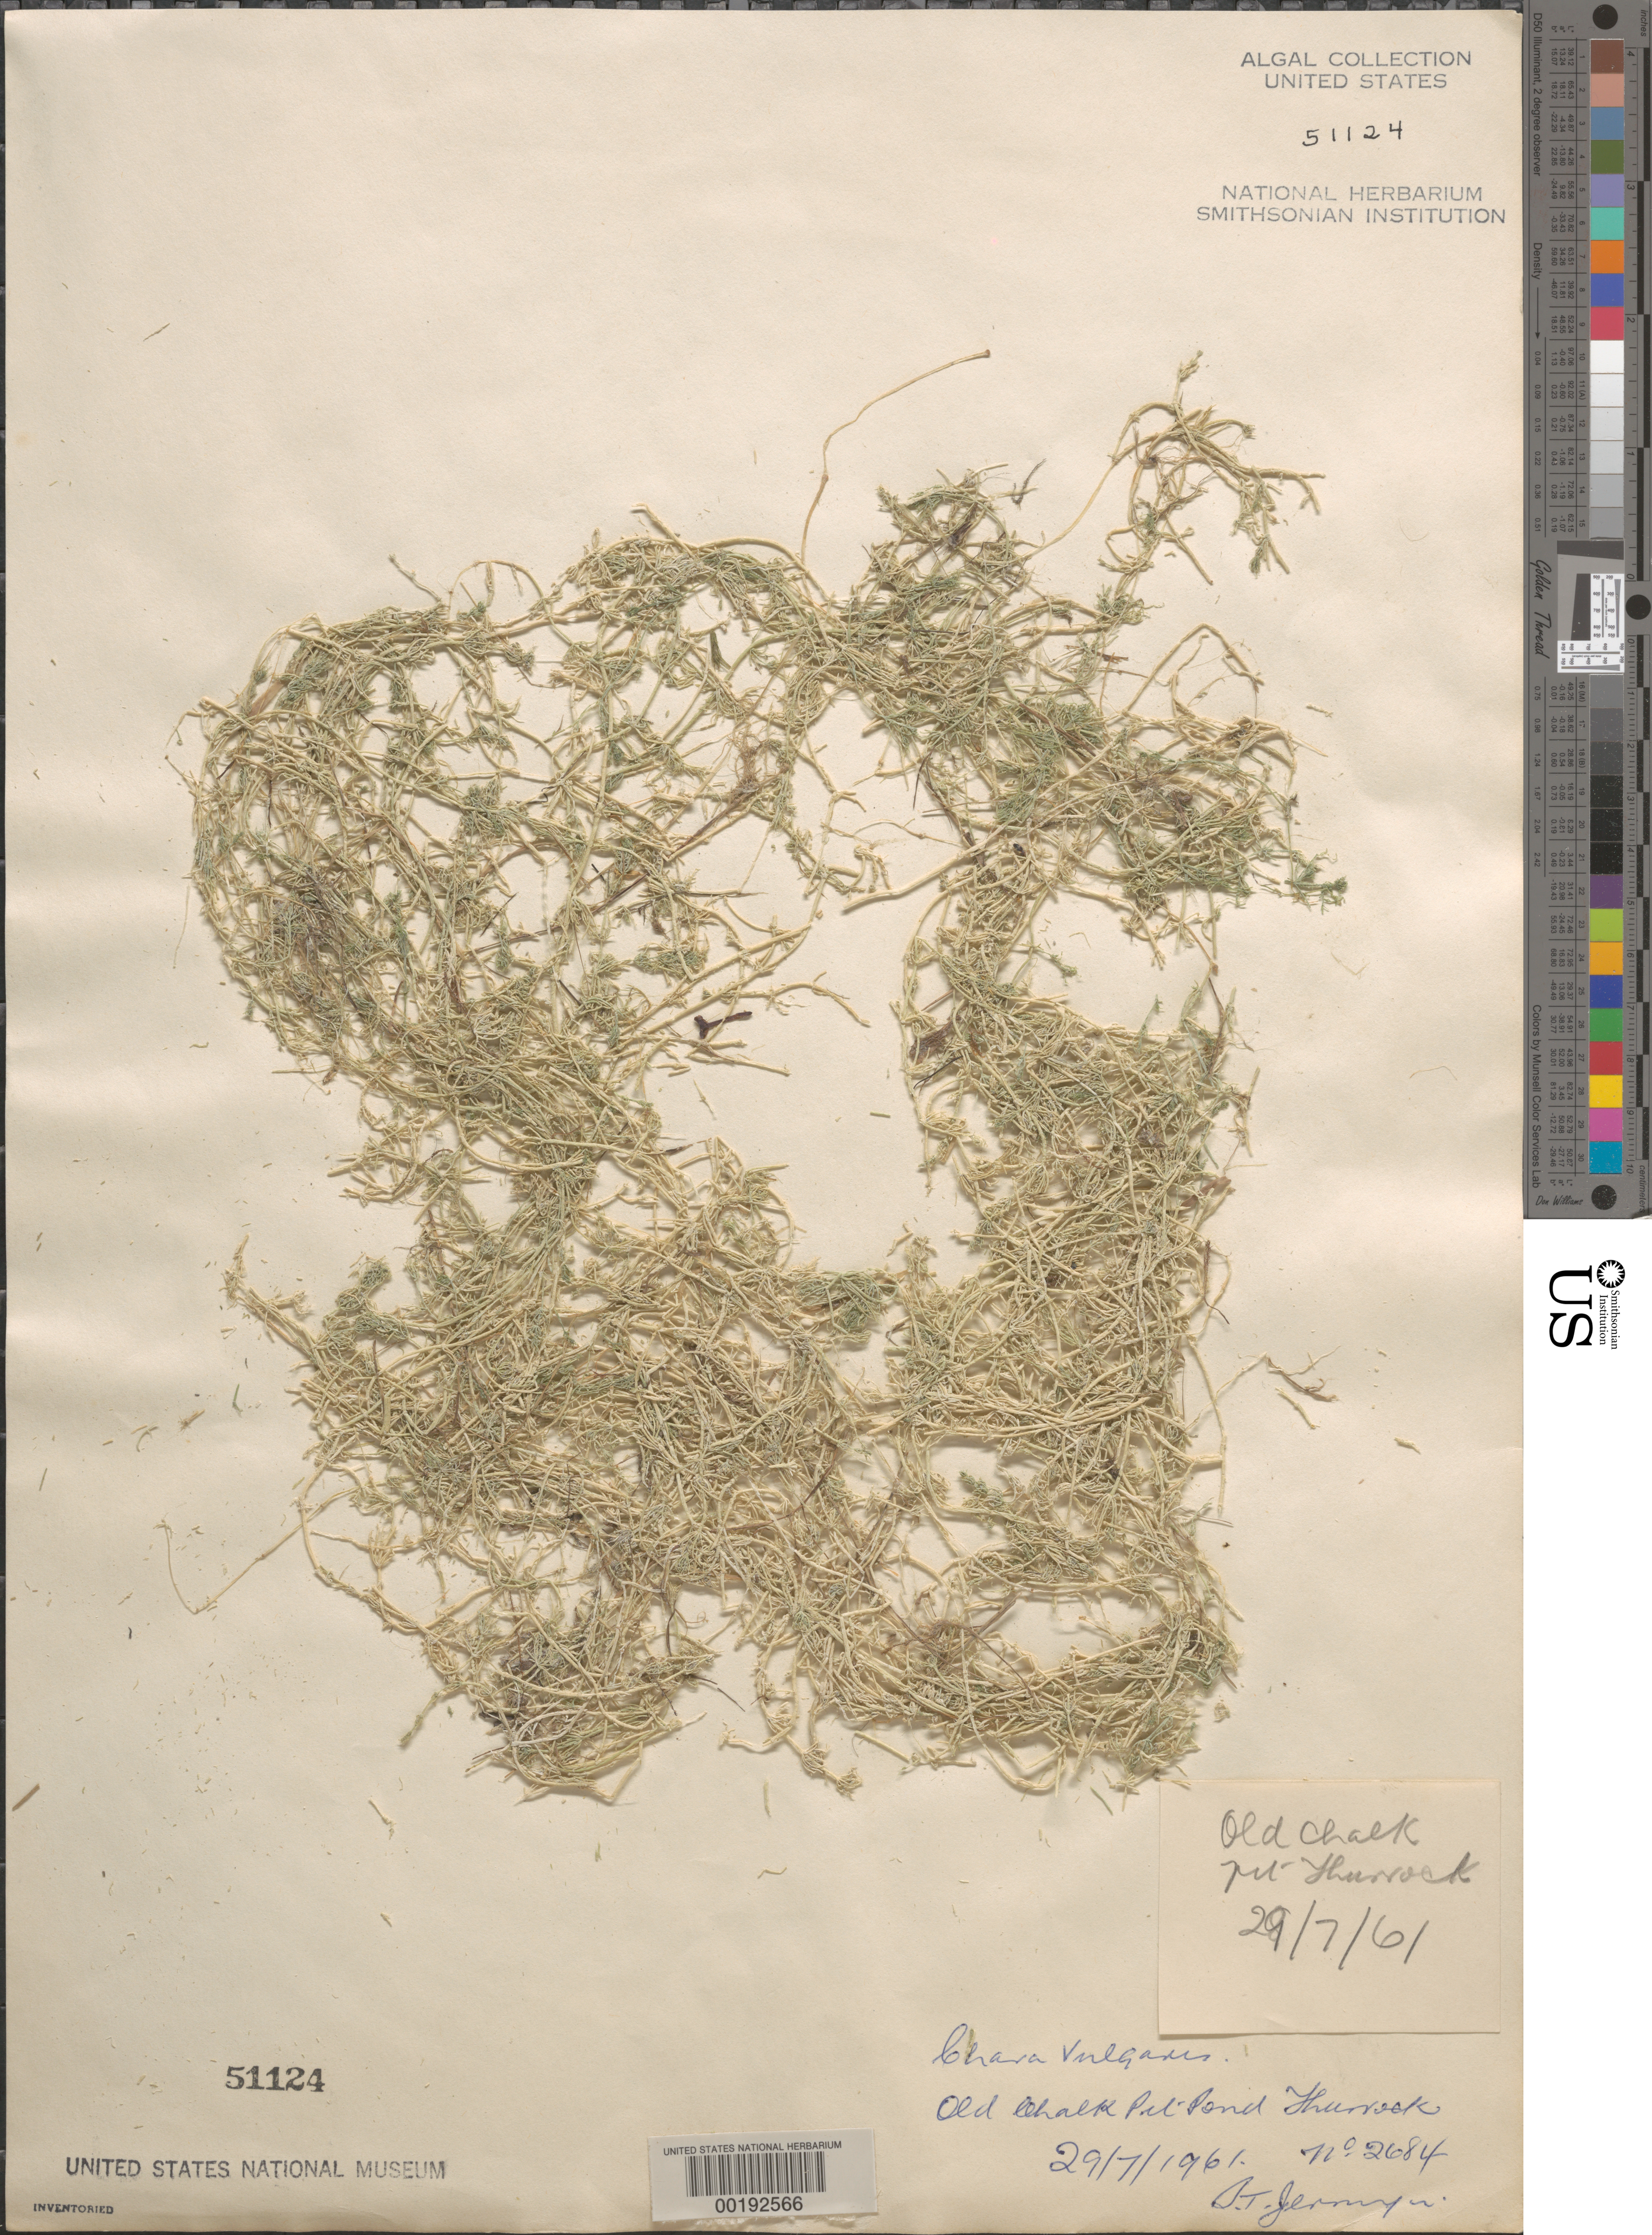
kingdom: Plantae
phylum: Charophyta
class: Charophyceae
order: Charales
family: Characeae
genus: Chara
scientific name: Chara vulgaris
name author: L.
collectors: S. Jermyn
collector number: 2684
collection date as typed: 29 Jul 1961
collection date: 1961-07-29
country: United Kingdom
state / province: England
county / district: Essex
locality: Thurrock, old chalk pit pond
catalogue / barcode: US 51124